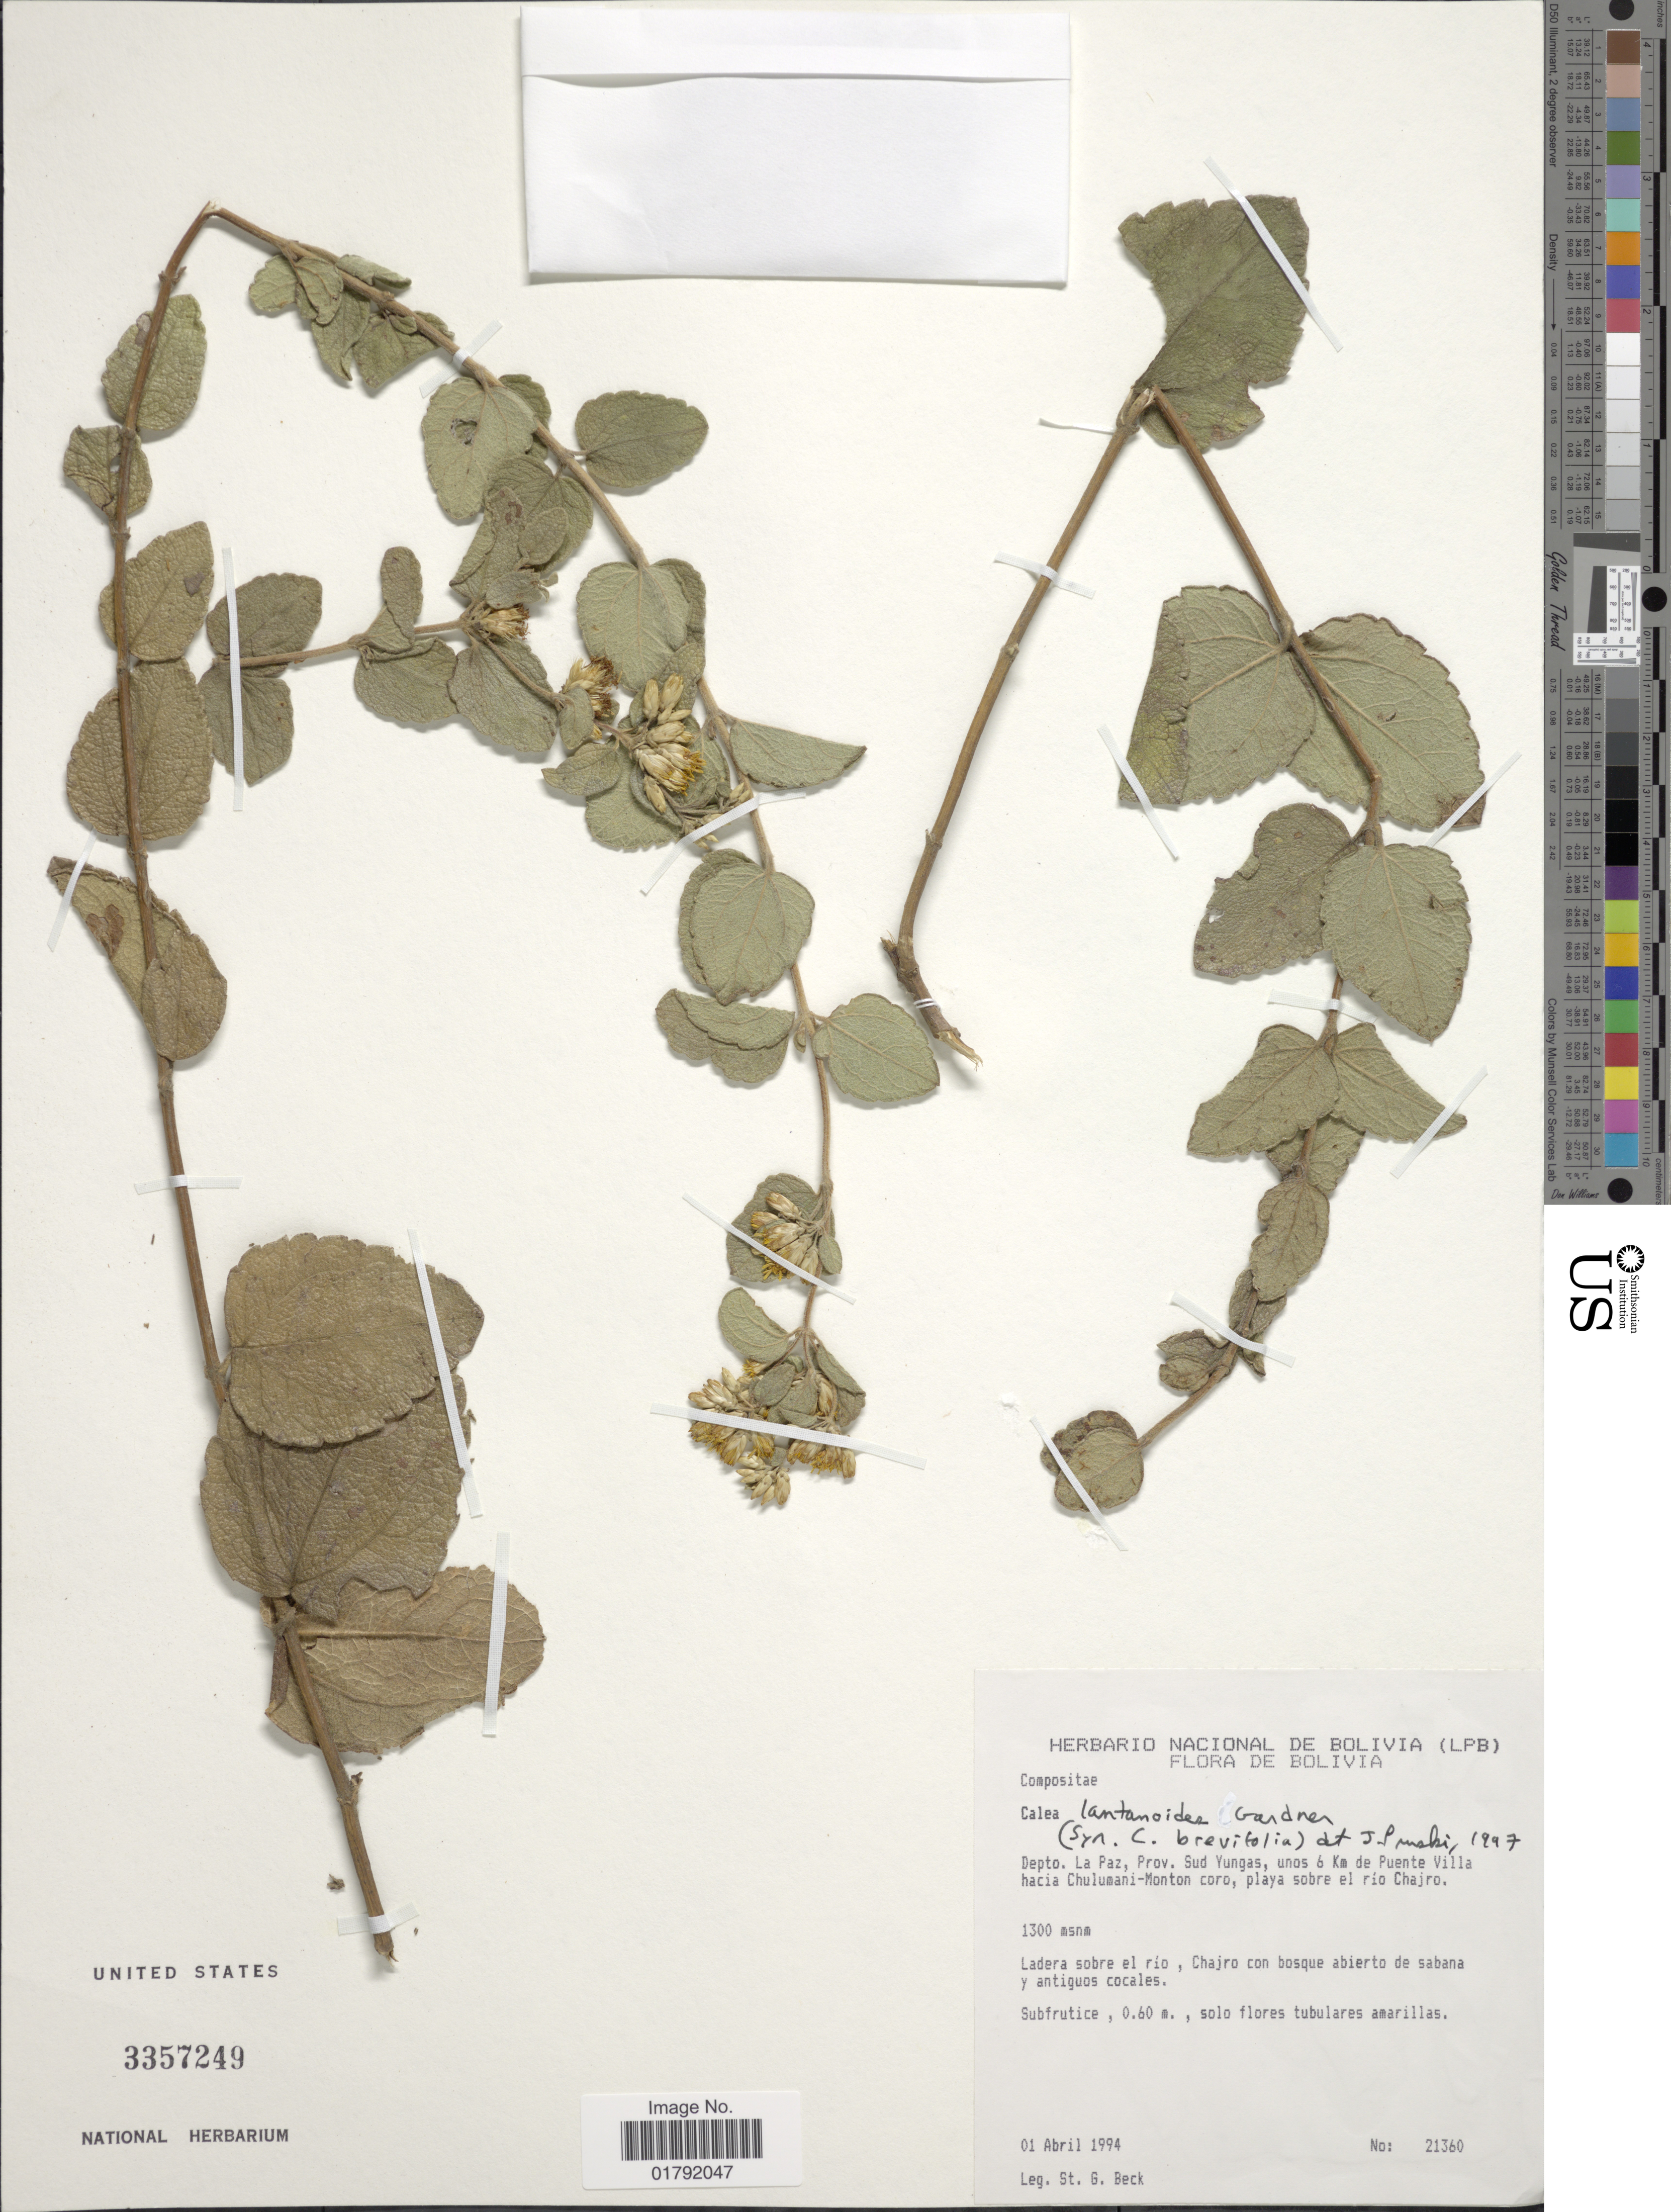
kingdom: Plantae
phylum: Tracheophyta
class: Magnoliopsida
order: Asterales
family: Asteraceae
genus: Calea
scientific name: Calea lantanoides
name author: Gardner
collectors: S. G. Beck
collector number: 21360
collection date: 1994-04-01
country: Bolivia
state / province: La Paz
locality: Sud Yungas, unos 6 km de Puente Villa hacia Chulumani-Monton coro, playa sobre el rio Chajro.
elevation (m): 1300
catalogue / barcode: US 3357249